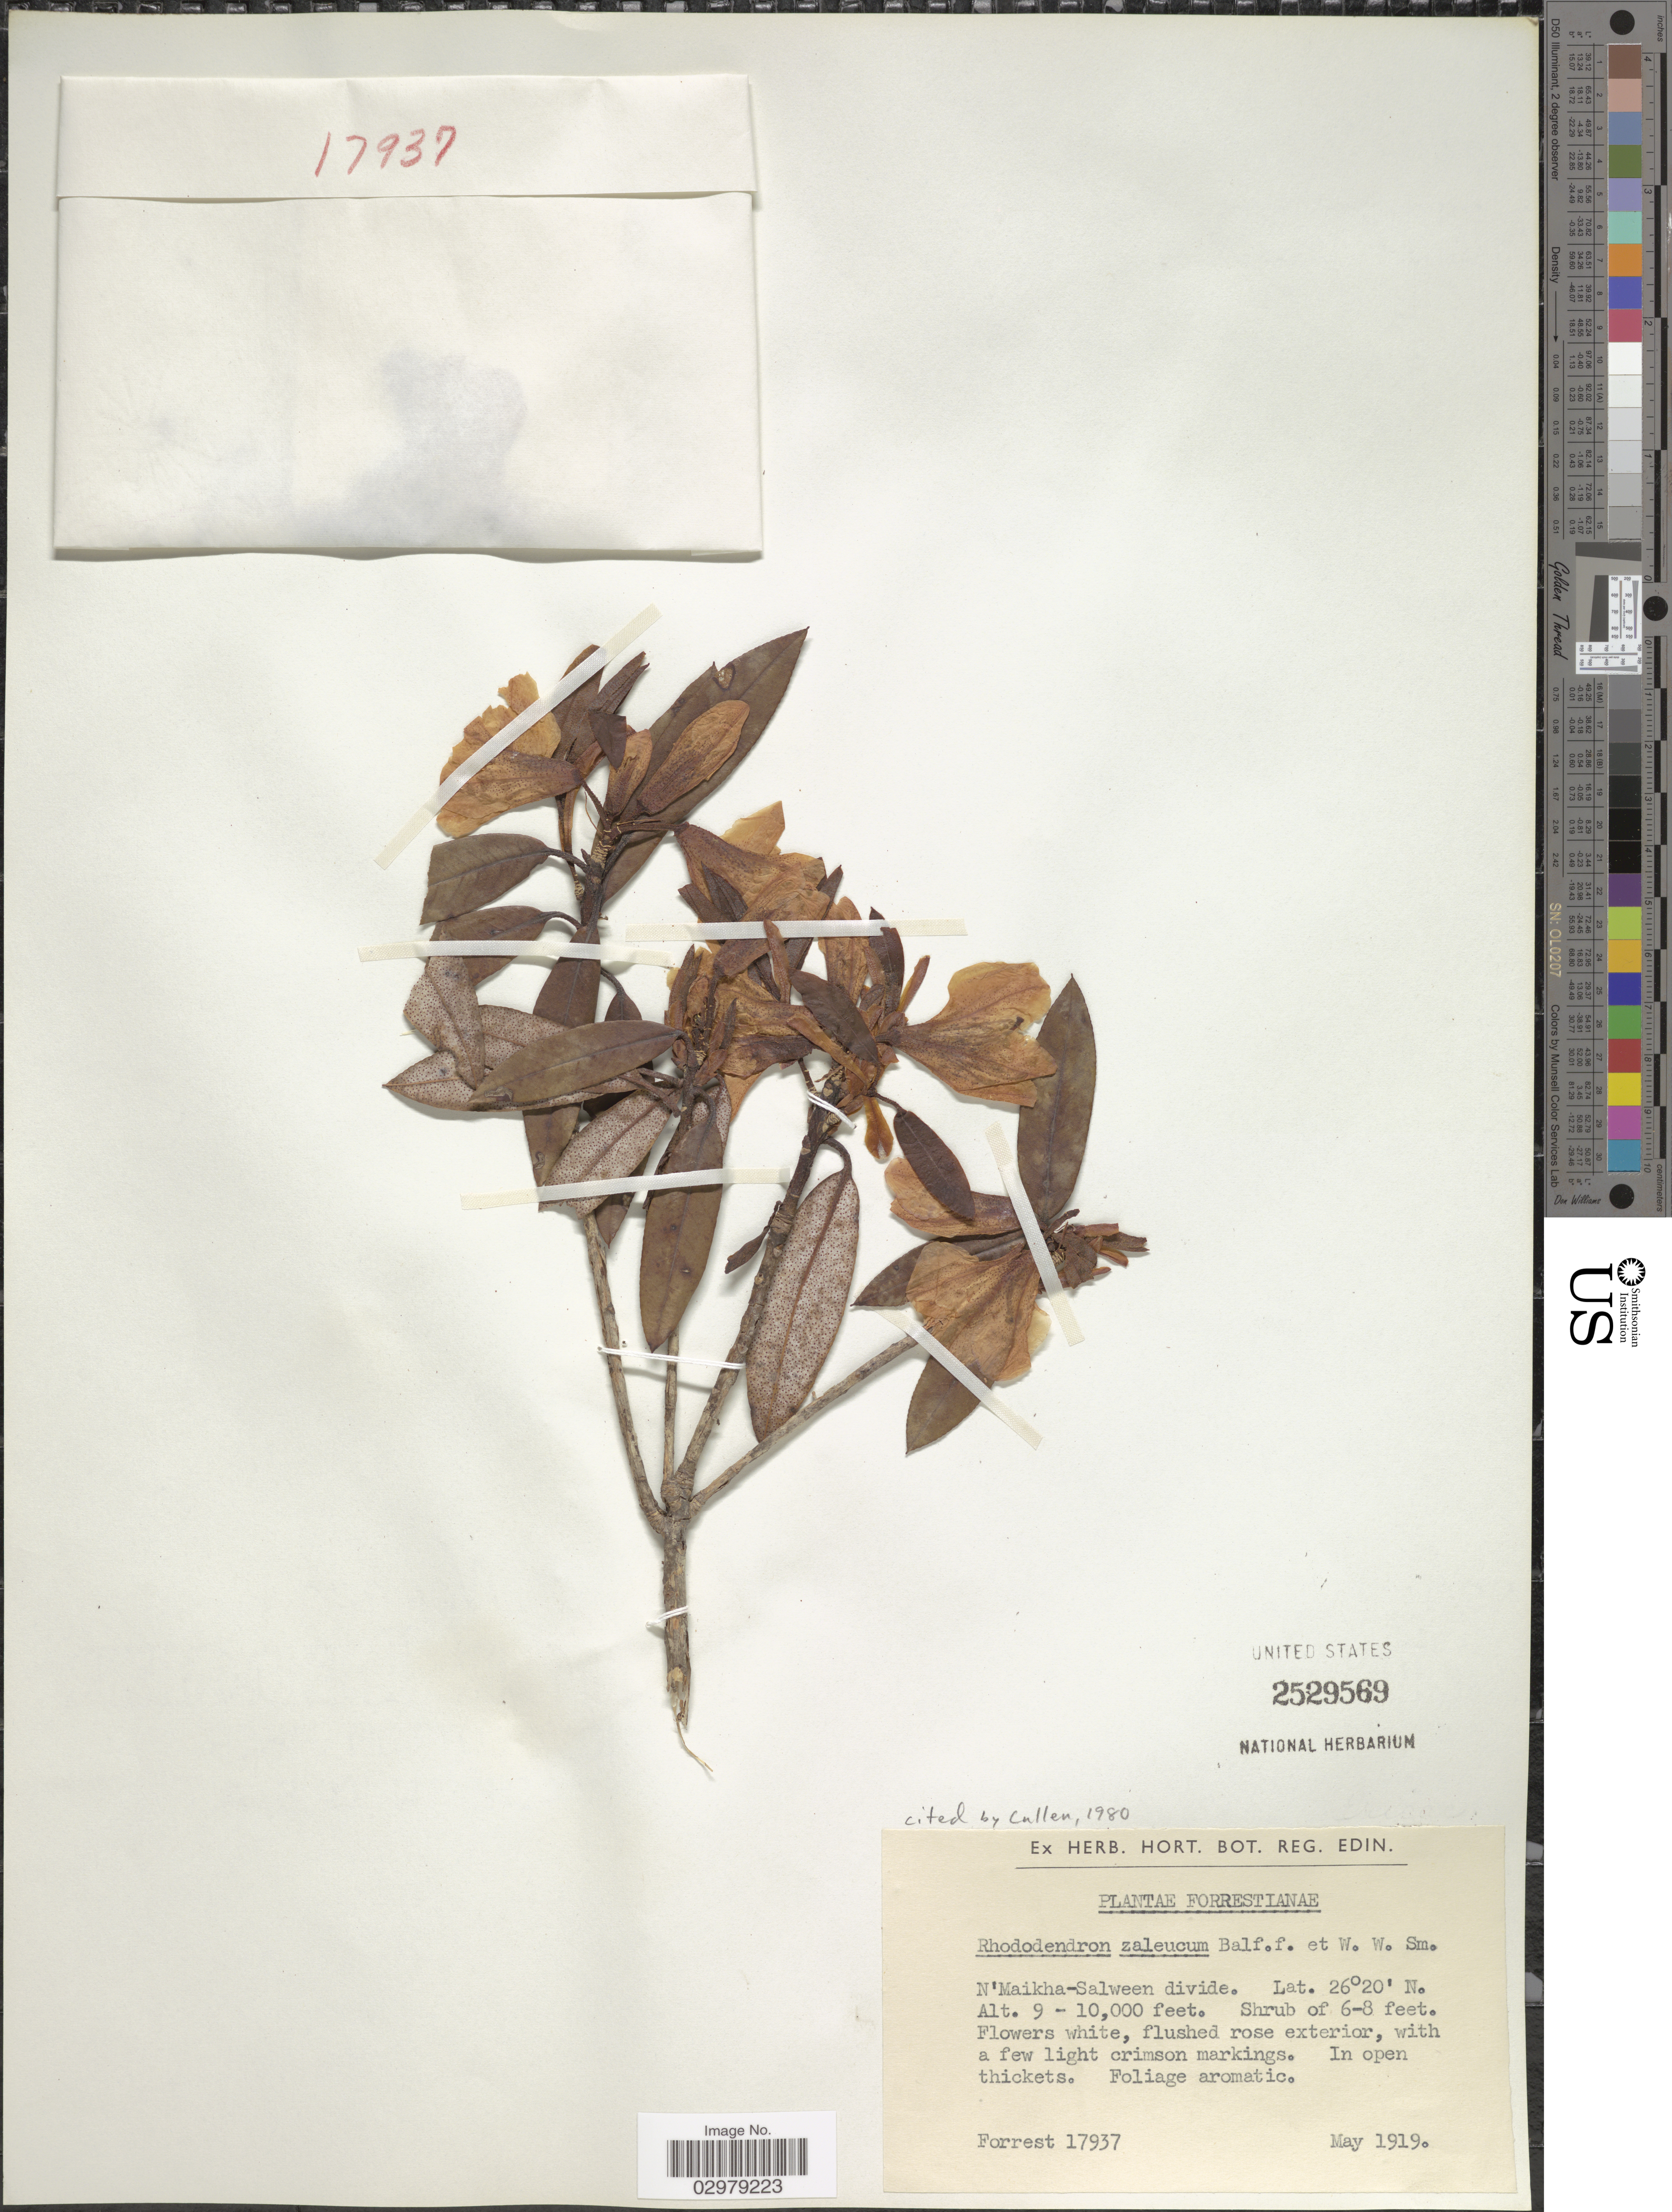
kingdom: Plantae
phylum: Tracheophyta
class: Magnoliopsida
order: Ericales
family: Ericaceae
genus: Rhododendron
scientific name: Rhododendron zaleucum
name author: Balf. f. & W.W. Sm.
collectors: -. Forrest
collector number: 17937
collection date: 1919-05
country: China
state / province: Yunnan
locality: N'Maikha-Salween divide.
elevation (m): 2743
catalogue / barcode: US 2529569